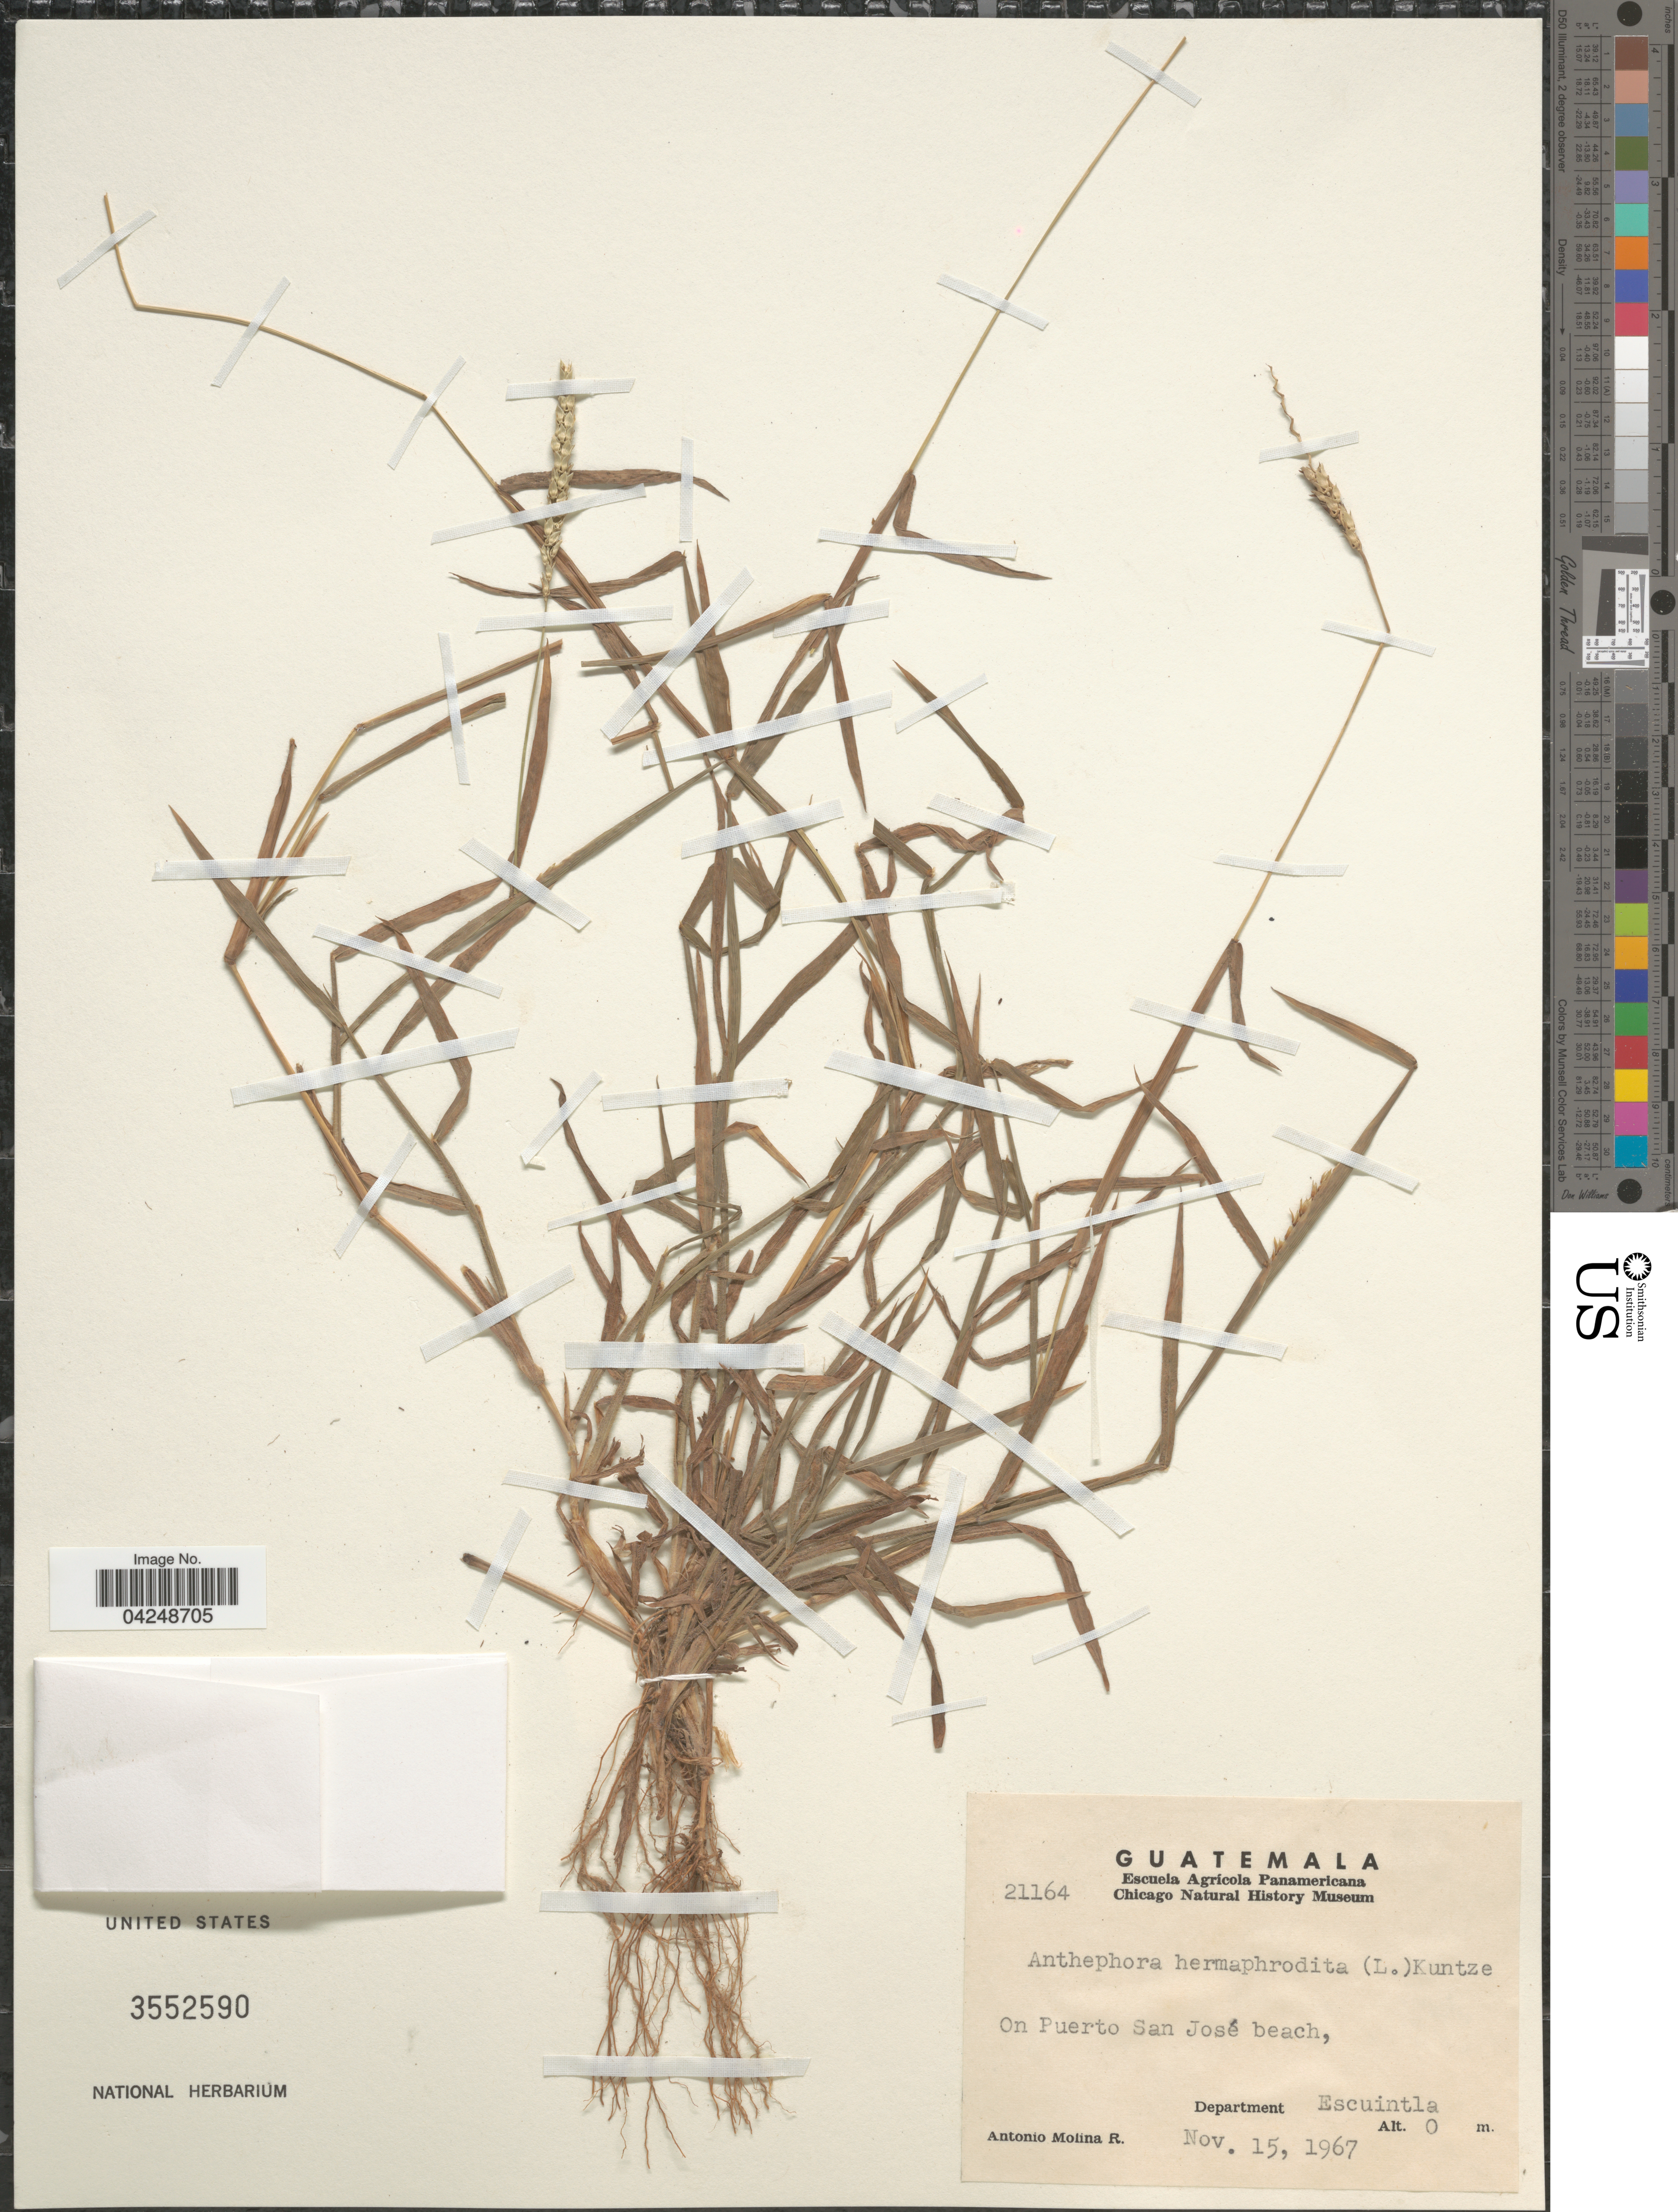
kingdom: Plantae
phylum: Tracheophyta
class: Liliopsida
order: Poales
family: Poaceae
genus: Anthephora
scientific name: Anthephora hermaphrodita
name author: (L.) Kuntze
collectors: A. Molina R.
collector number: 21164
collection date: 1967-11-15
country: Guatemala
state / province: Escuintla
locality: On Puerto San José beach, Department Escuintla.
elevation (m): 0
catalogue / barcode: US 3552590